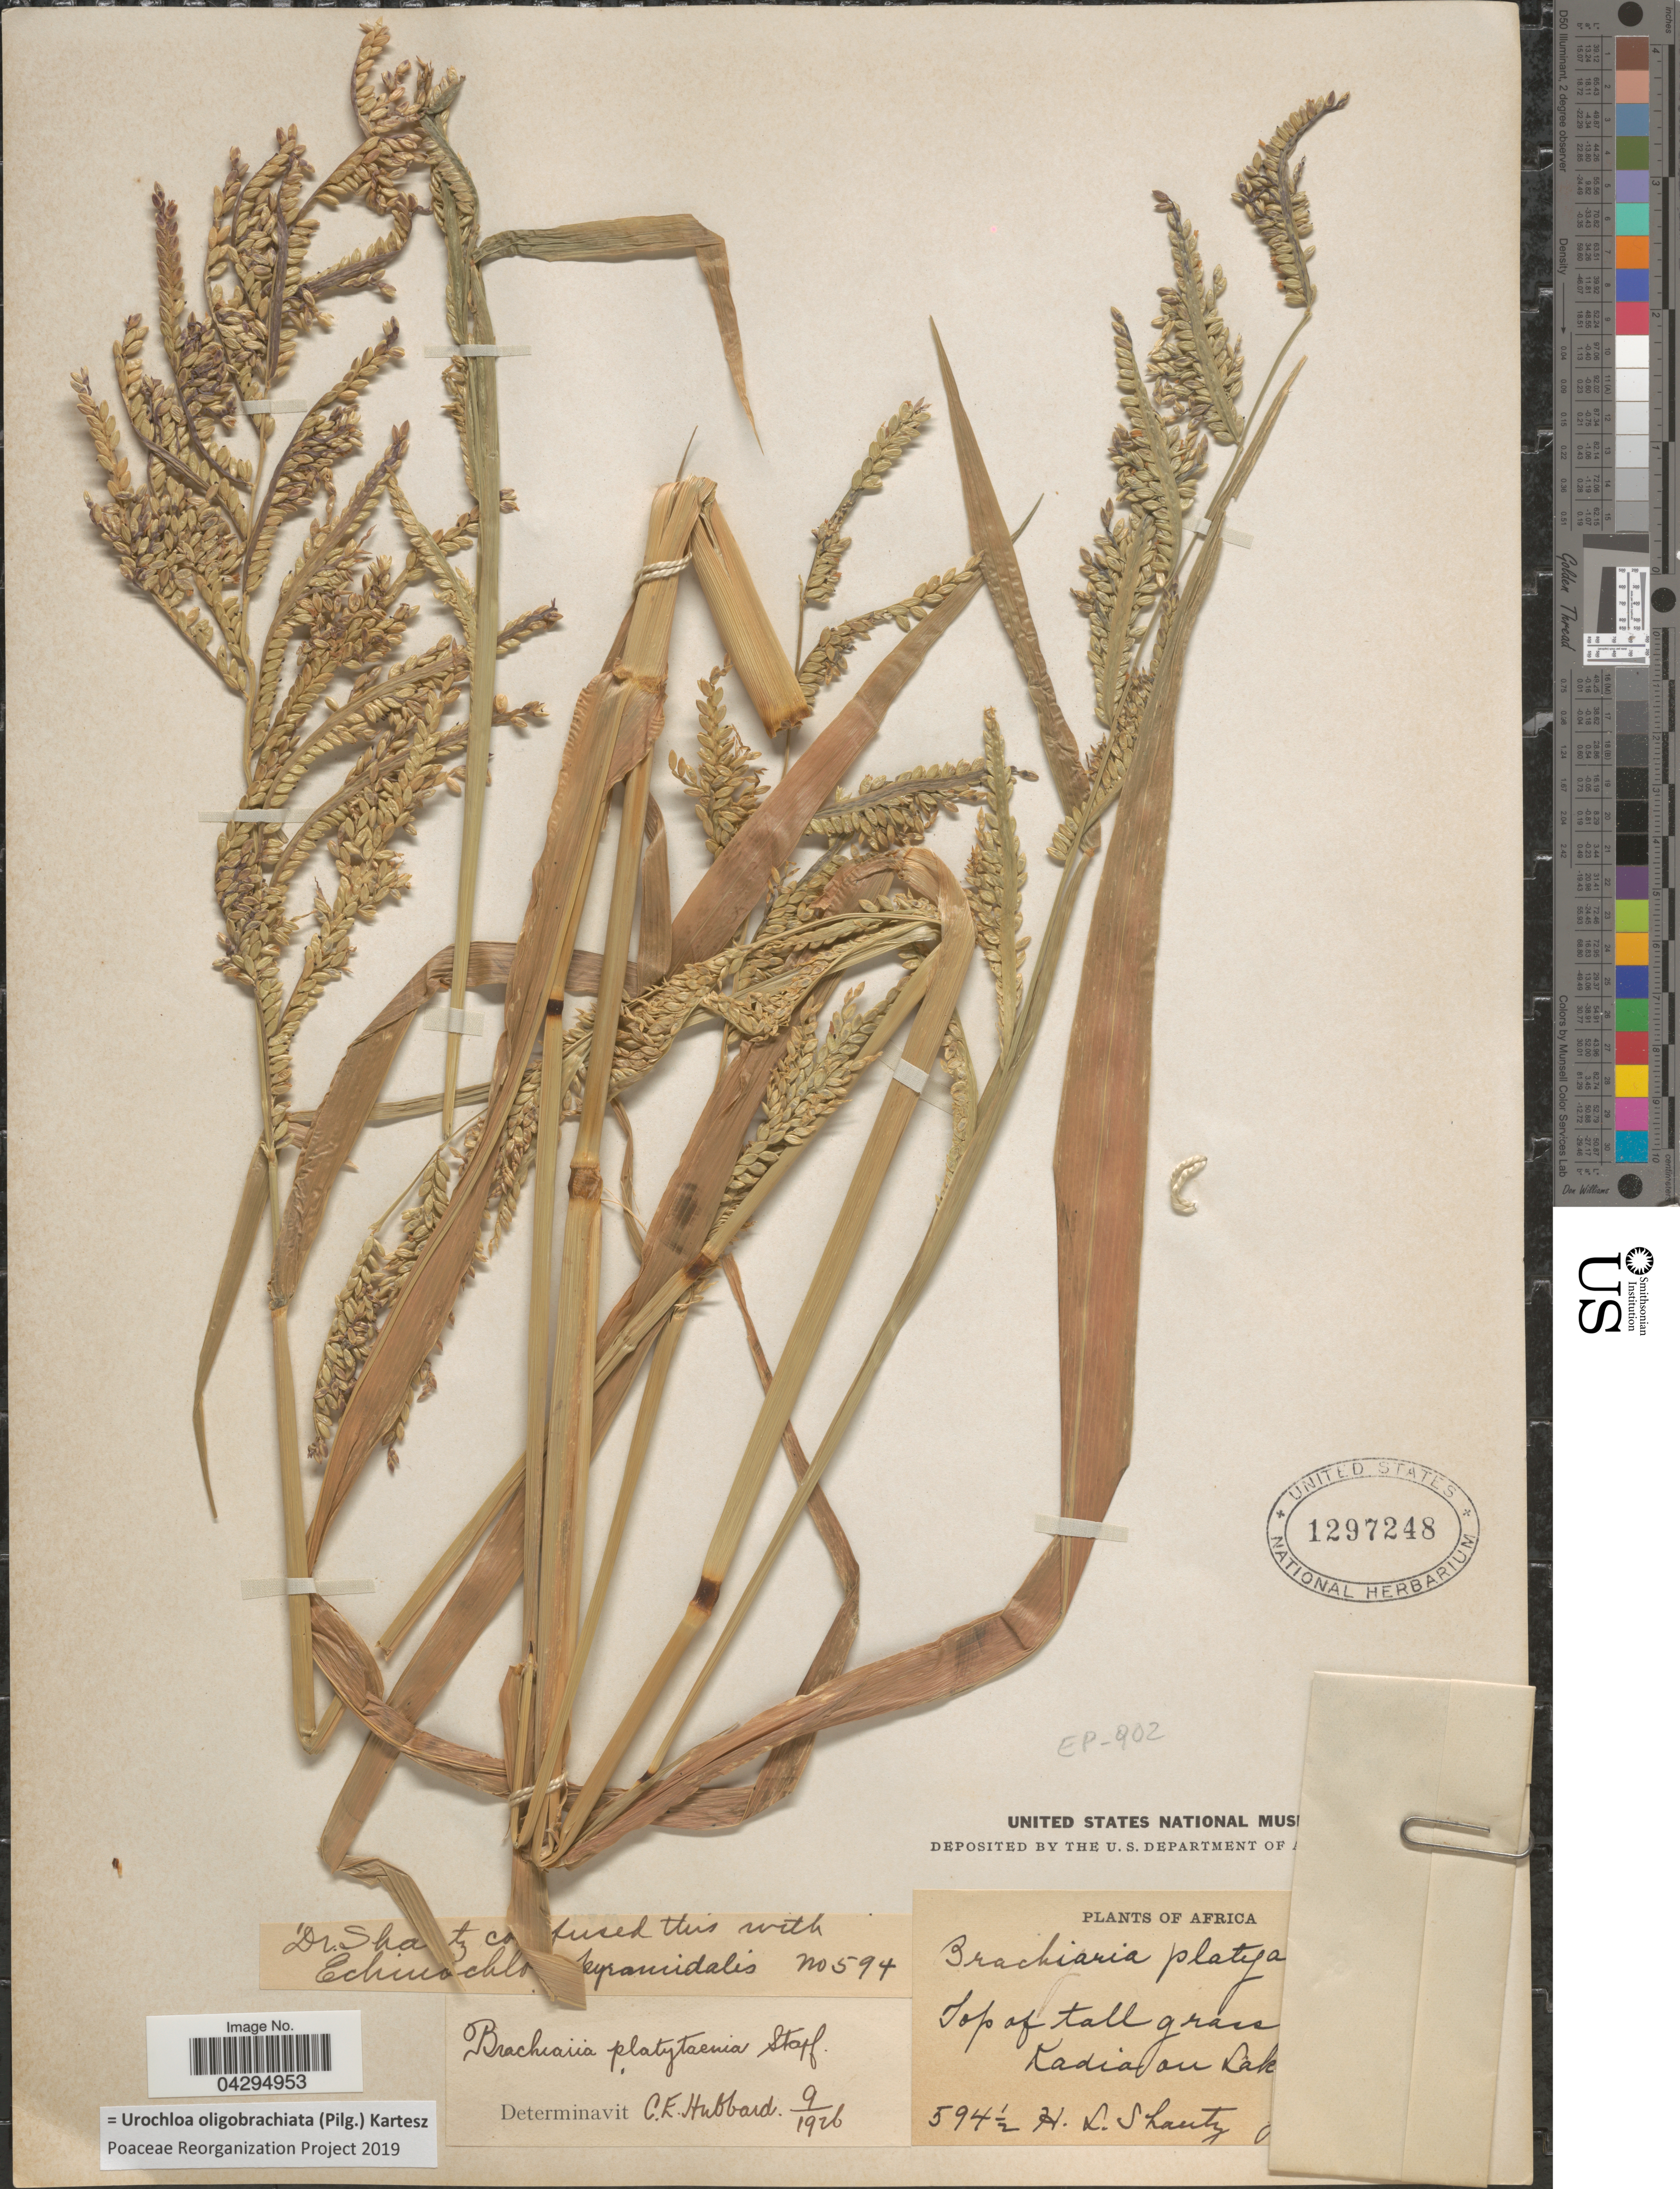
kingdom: Plantae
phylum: Tracheophyta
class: Liliopsida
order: Poales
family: Poaceae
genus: Urochloa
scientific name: Urochloa oligobrachiata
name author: (Pilg.) Kartesz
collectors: H. Shantz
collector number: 594½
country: Congo, Democratic Republic of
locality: Africa. Top of tall grass [illegible text] Kadia on Lake [illegible text].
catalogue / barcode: US 1297248